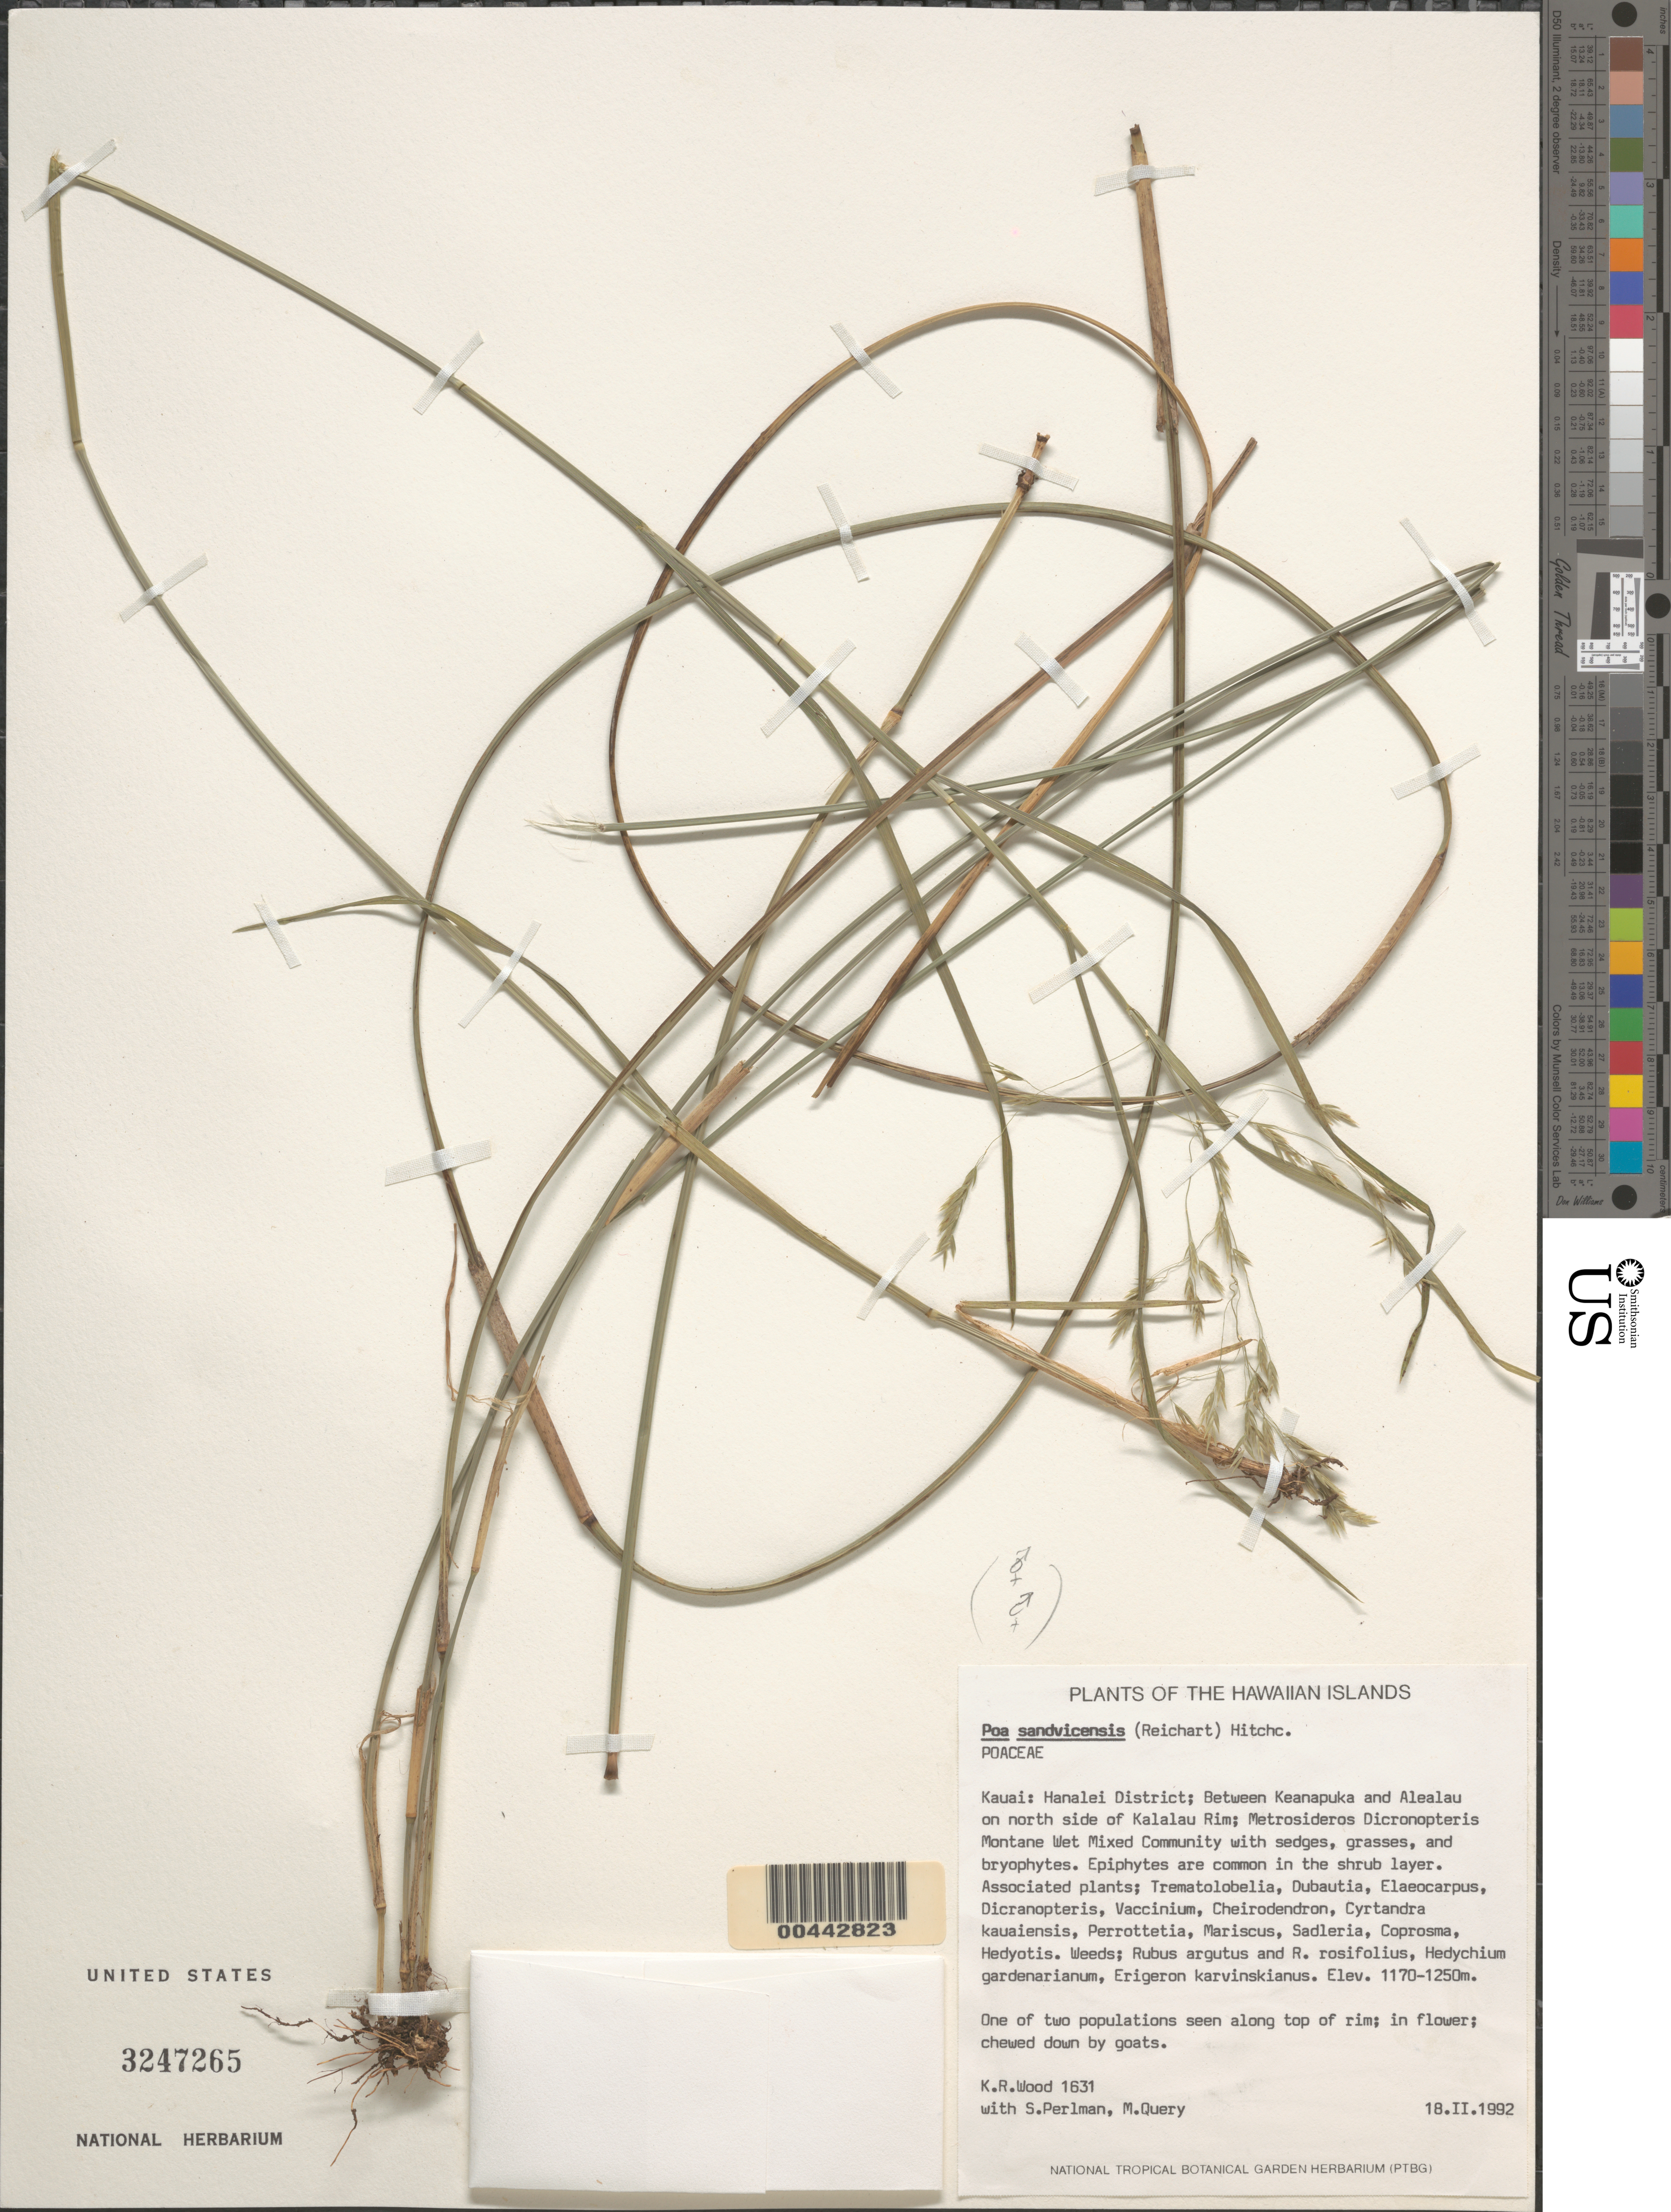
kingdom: Plantae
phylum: Tracheophyta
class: Liliopsida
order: Poales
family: Poaceae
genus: Poa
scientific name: Poa sandvicensis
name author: (Reich) Hitchc.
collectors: K. R. Wood, S. P. Perlman & M. Query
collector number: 1631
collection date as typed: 18 Feb 1992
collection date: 1992-02-18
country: United States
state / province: Hawaii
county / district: Kauai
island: Kaua'i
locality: Hanalei District; Between Keanapuka and Alealau on north side of Kalalau Rim, along top of rim.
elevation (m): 1170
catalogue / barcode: US 3247265